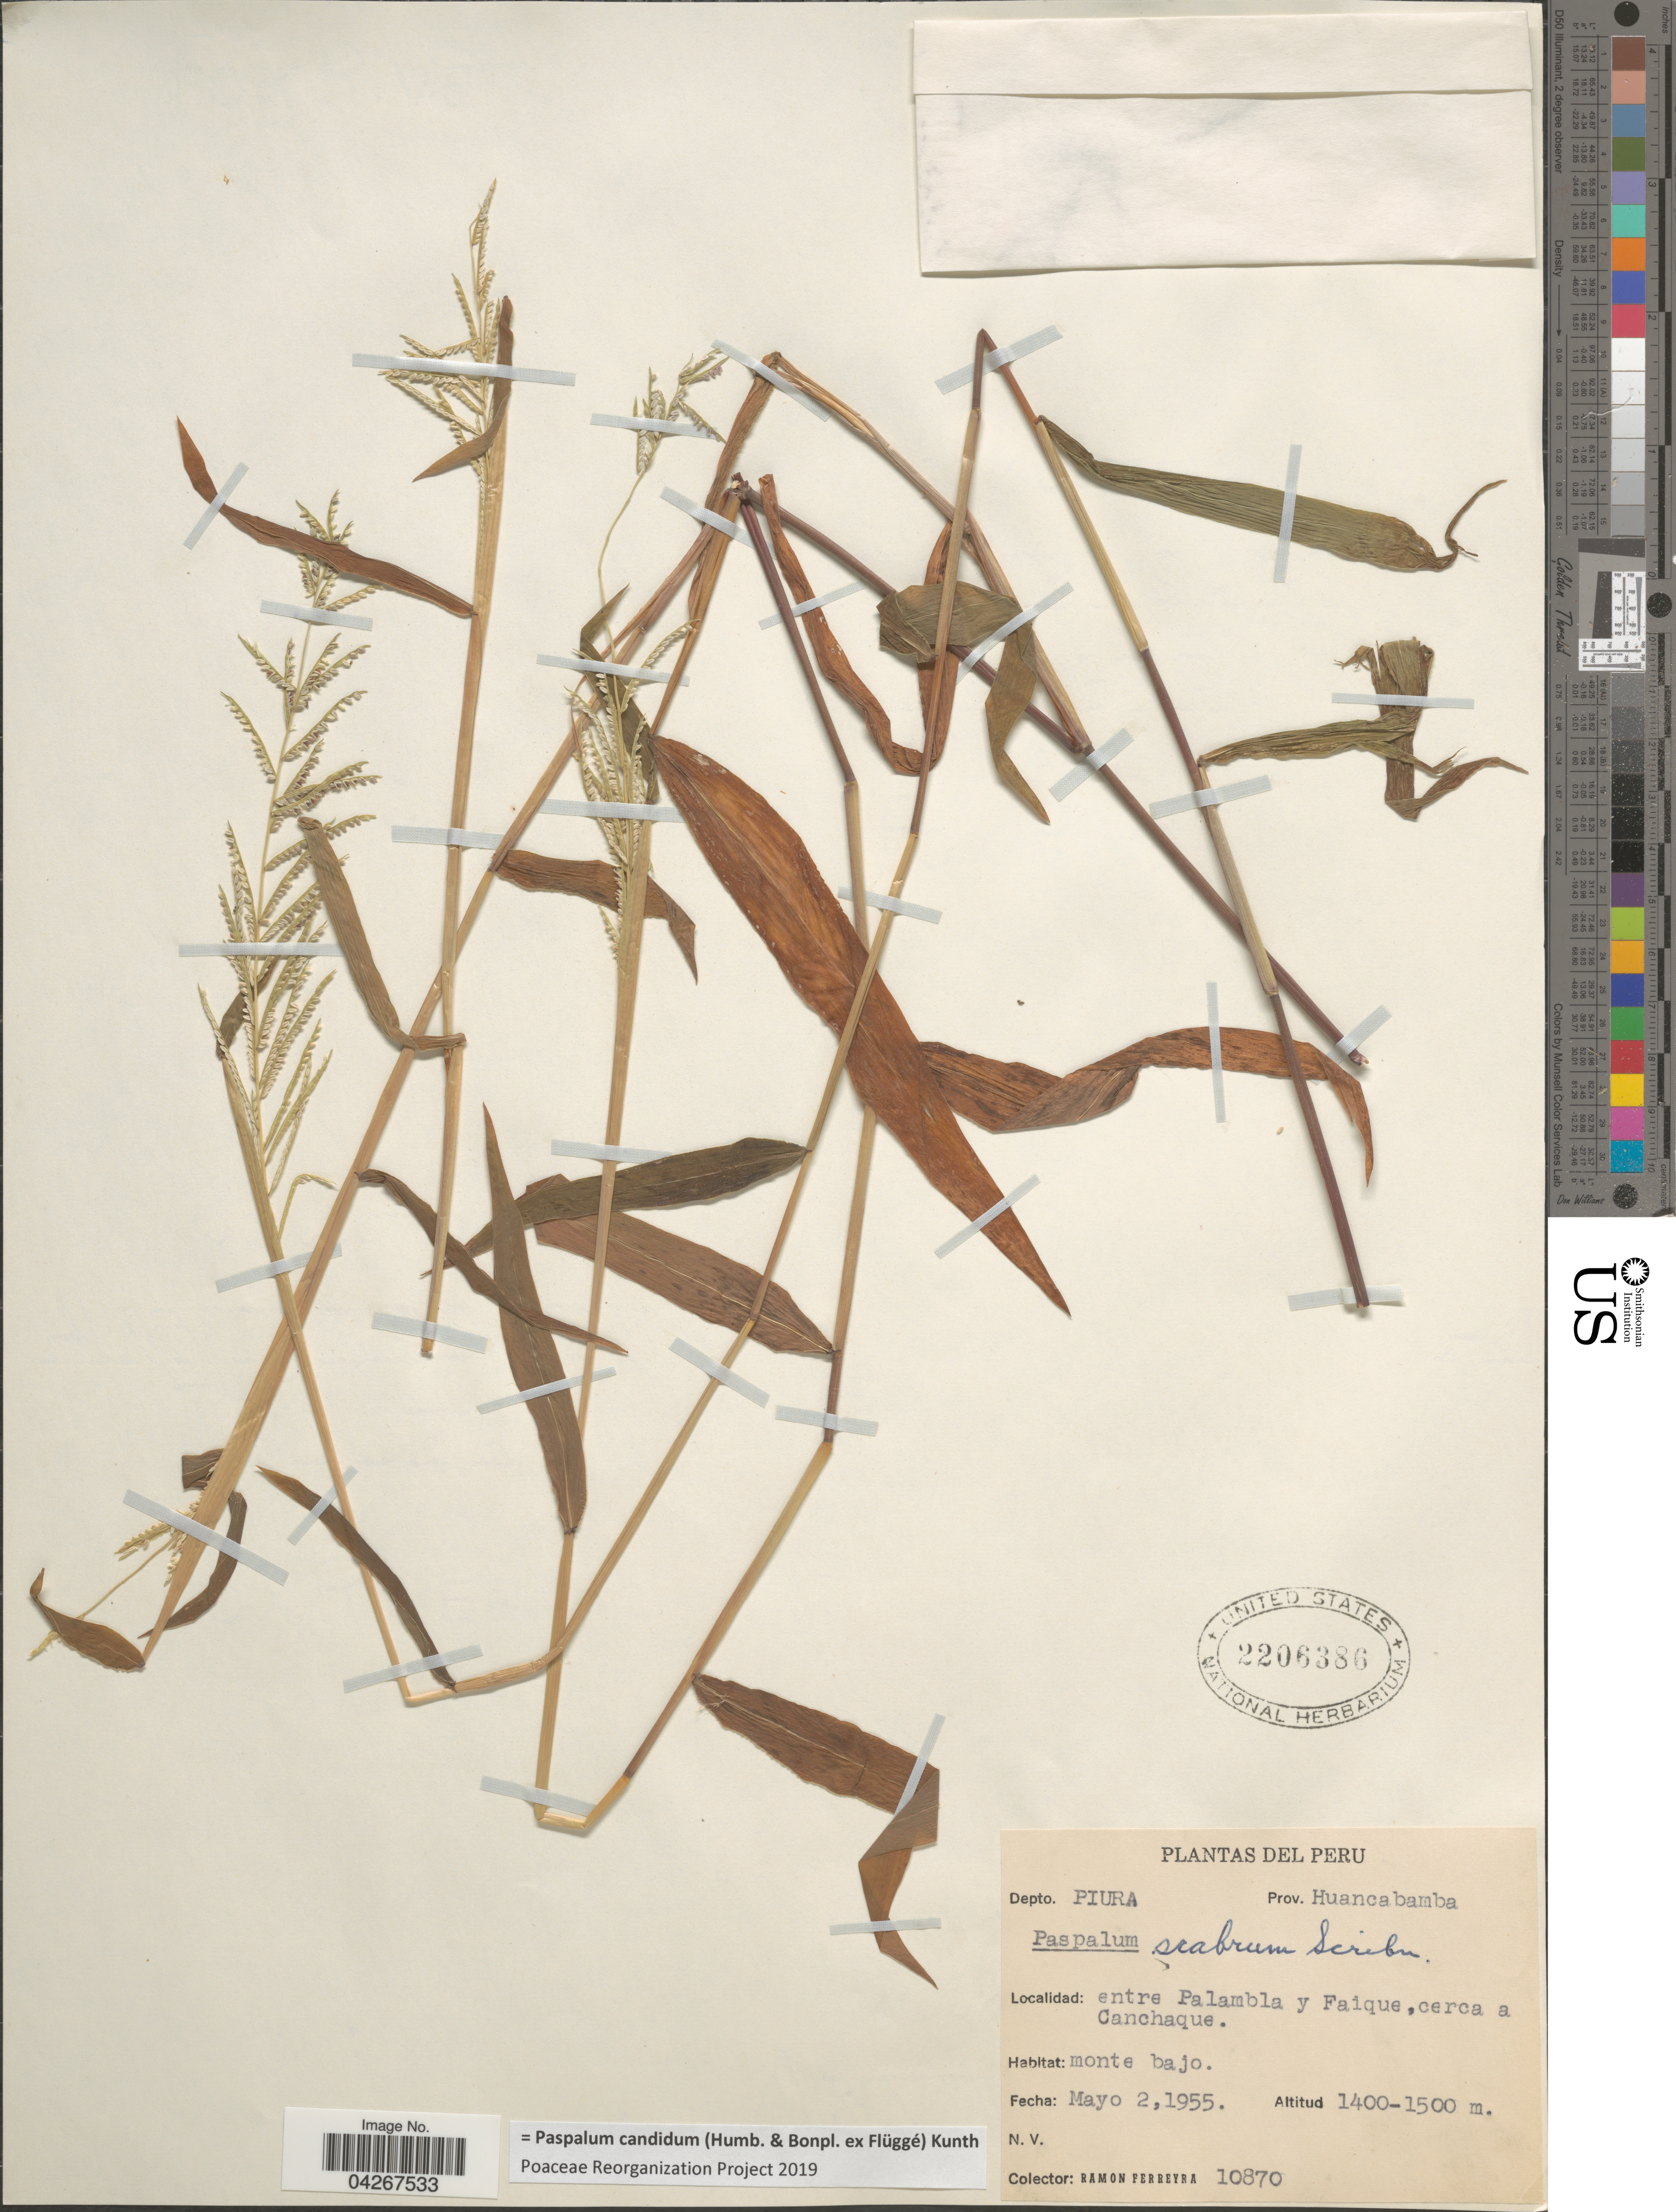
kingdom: Plantae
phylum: Tracheophyta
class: Liliopsida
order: Poales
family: Poaceae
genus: Paspalum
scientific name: Paspalum candidum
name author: (Humb. & Bonpl. ex Fleugge) Kunth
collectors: R. A. Ferreyra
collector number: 10870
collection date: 1955-05-02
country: Peru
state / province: Piura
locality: Depto. Piura. Prov. Huancabamba. Entre Palambla y Faique, cerca a Canchaque. Monte bajo.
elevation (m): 1400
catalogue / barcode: US 2206386